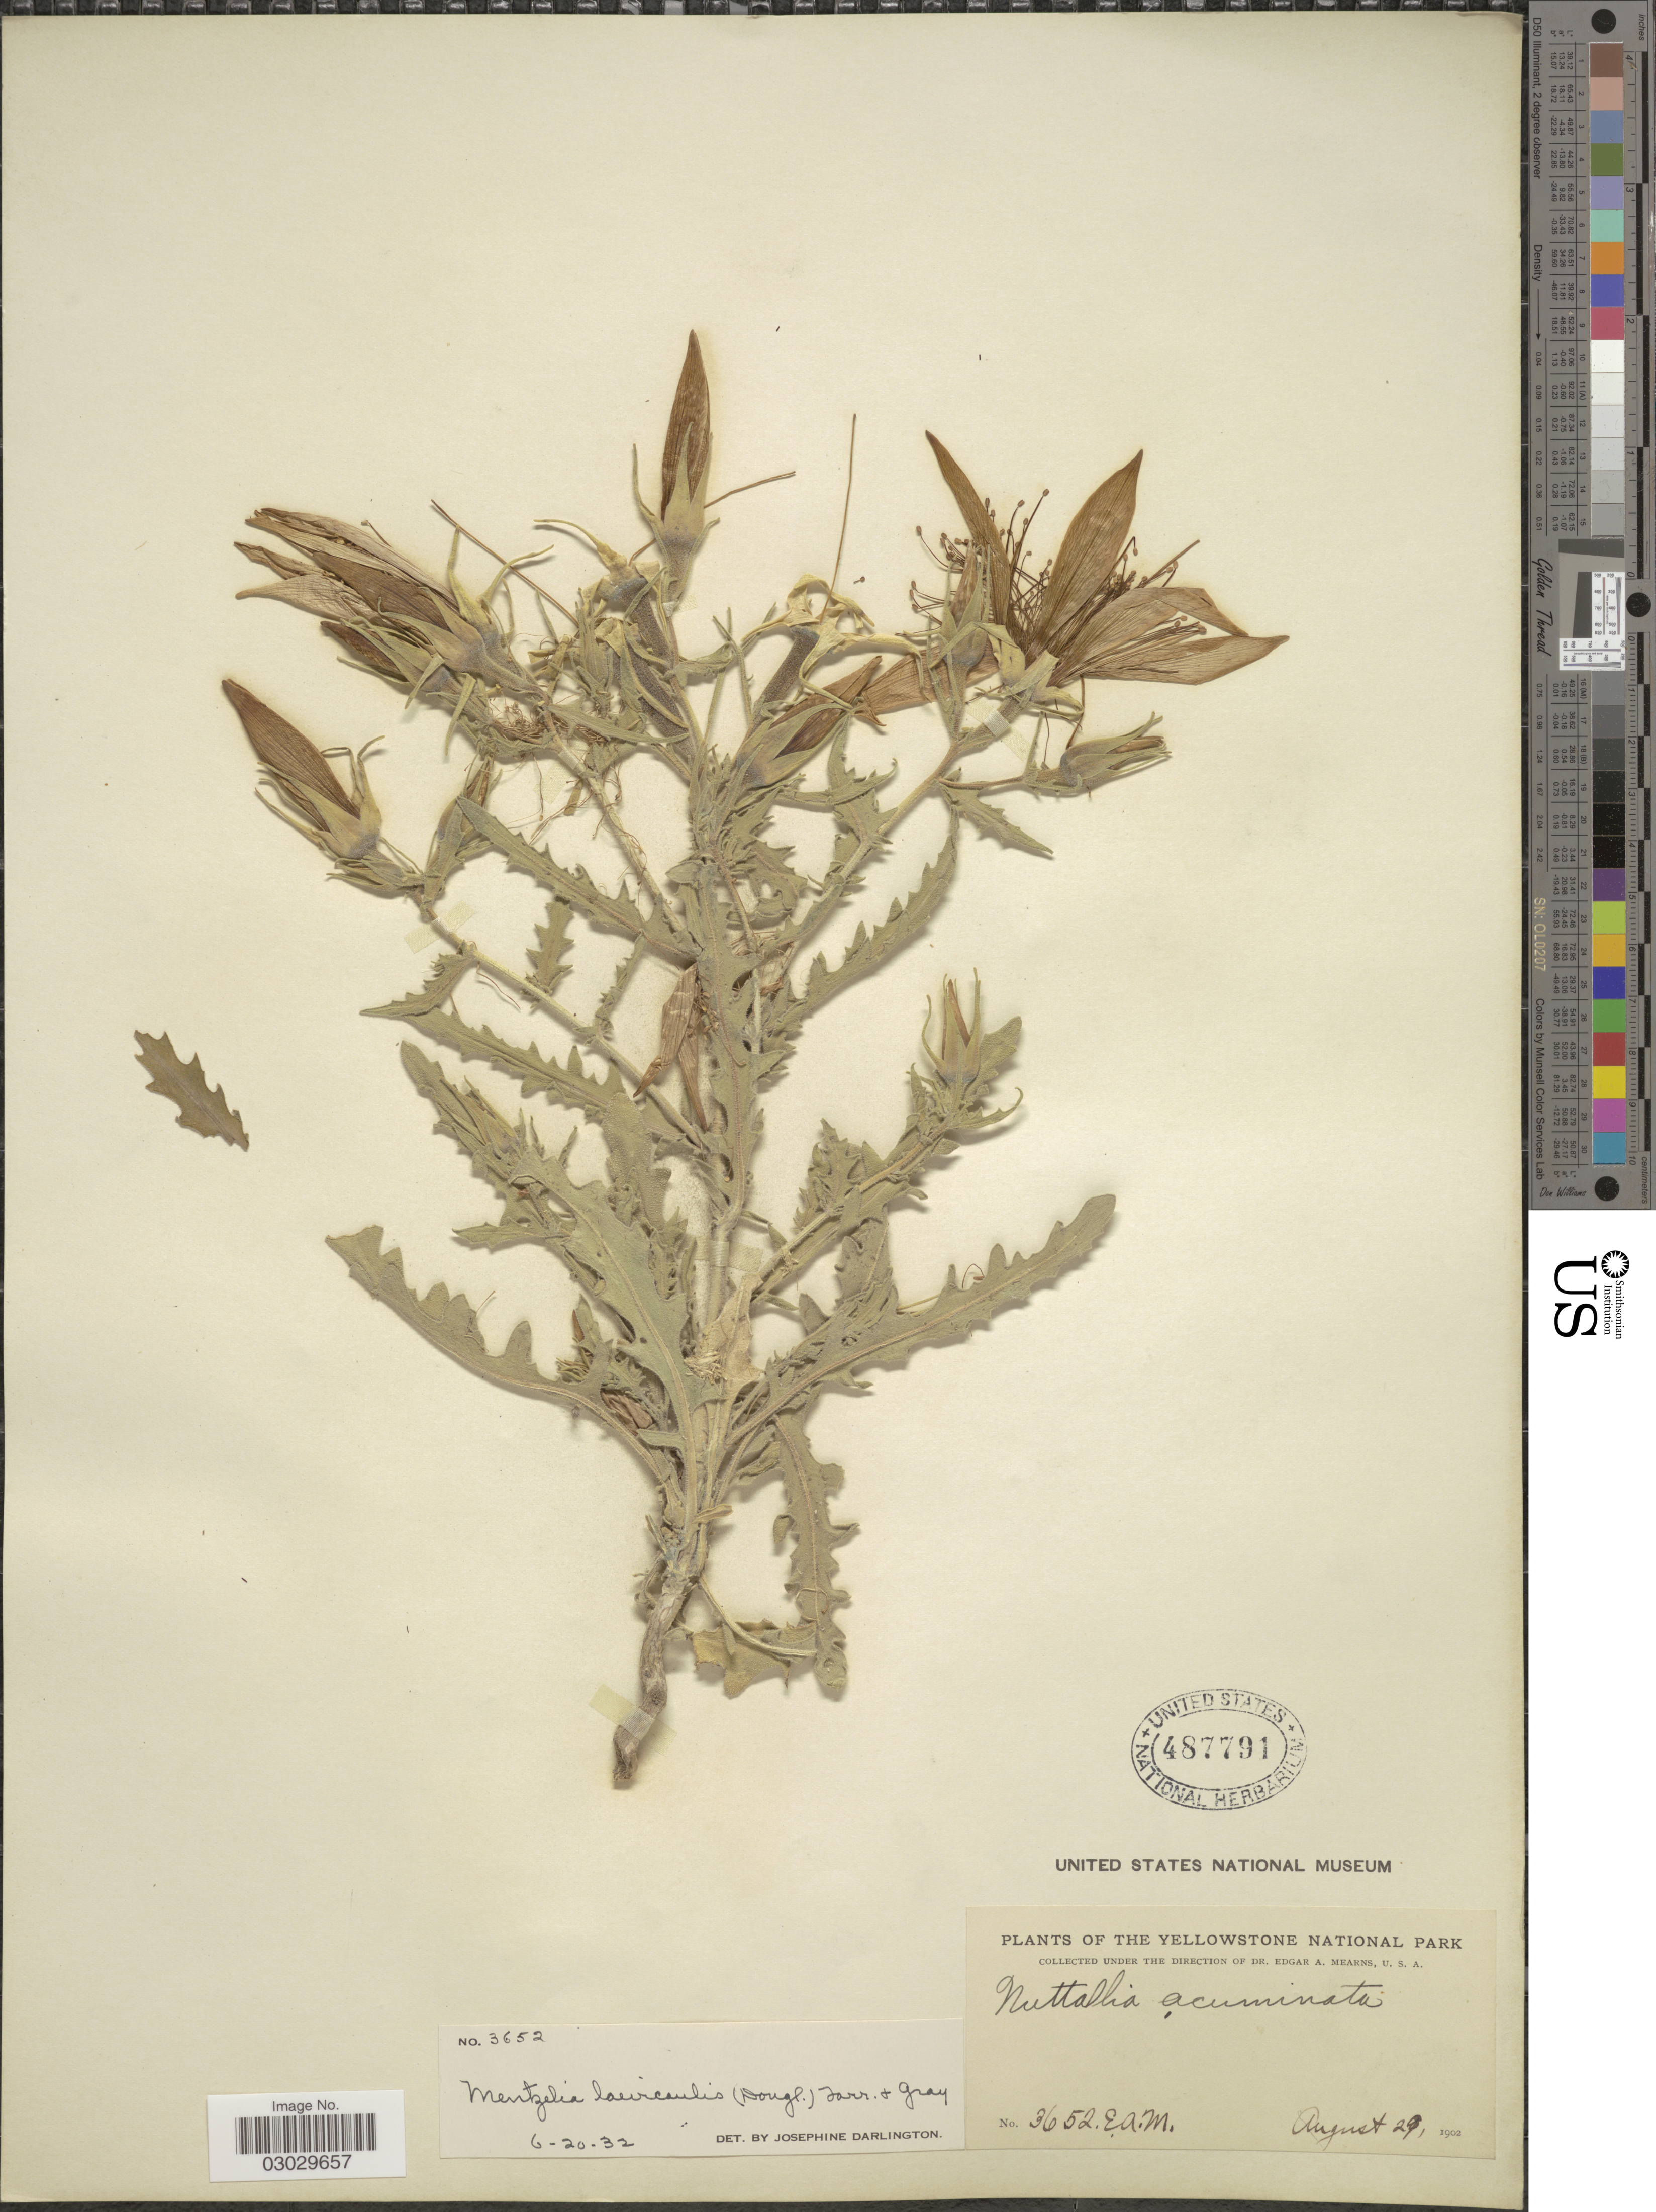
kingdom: Plantae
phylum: Tracheophyta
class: Magnoliopsida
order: Cornales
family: Loasaceae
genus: Mentzelia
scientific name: Mentzelia laevicaulis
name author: (Douglas ex Hook.) Torr. & A. Gray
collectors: E. A. Mearns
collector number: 3652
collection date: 1902-08-29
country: United States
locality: Yellowstone National Park.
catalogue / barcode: US 487791